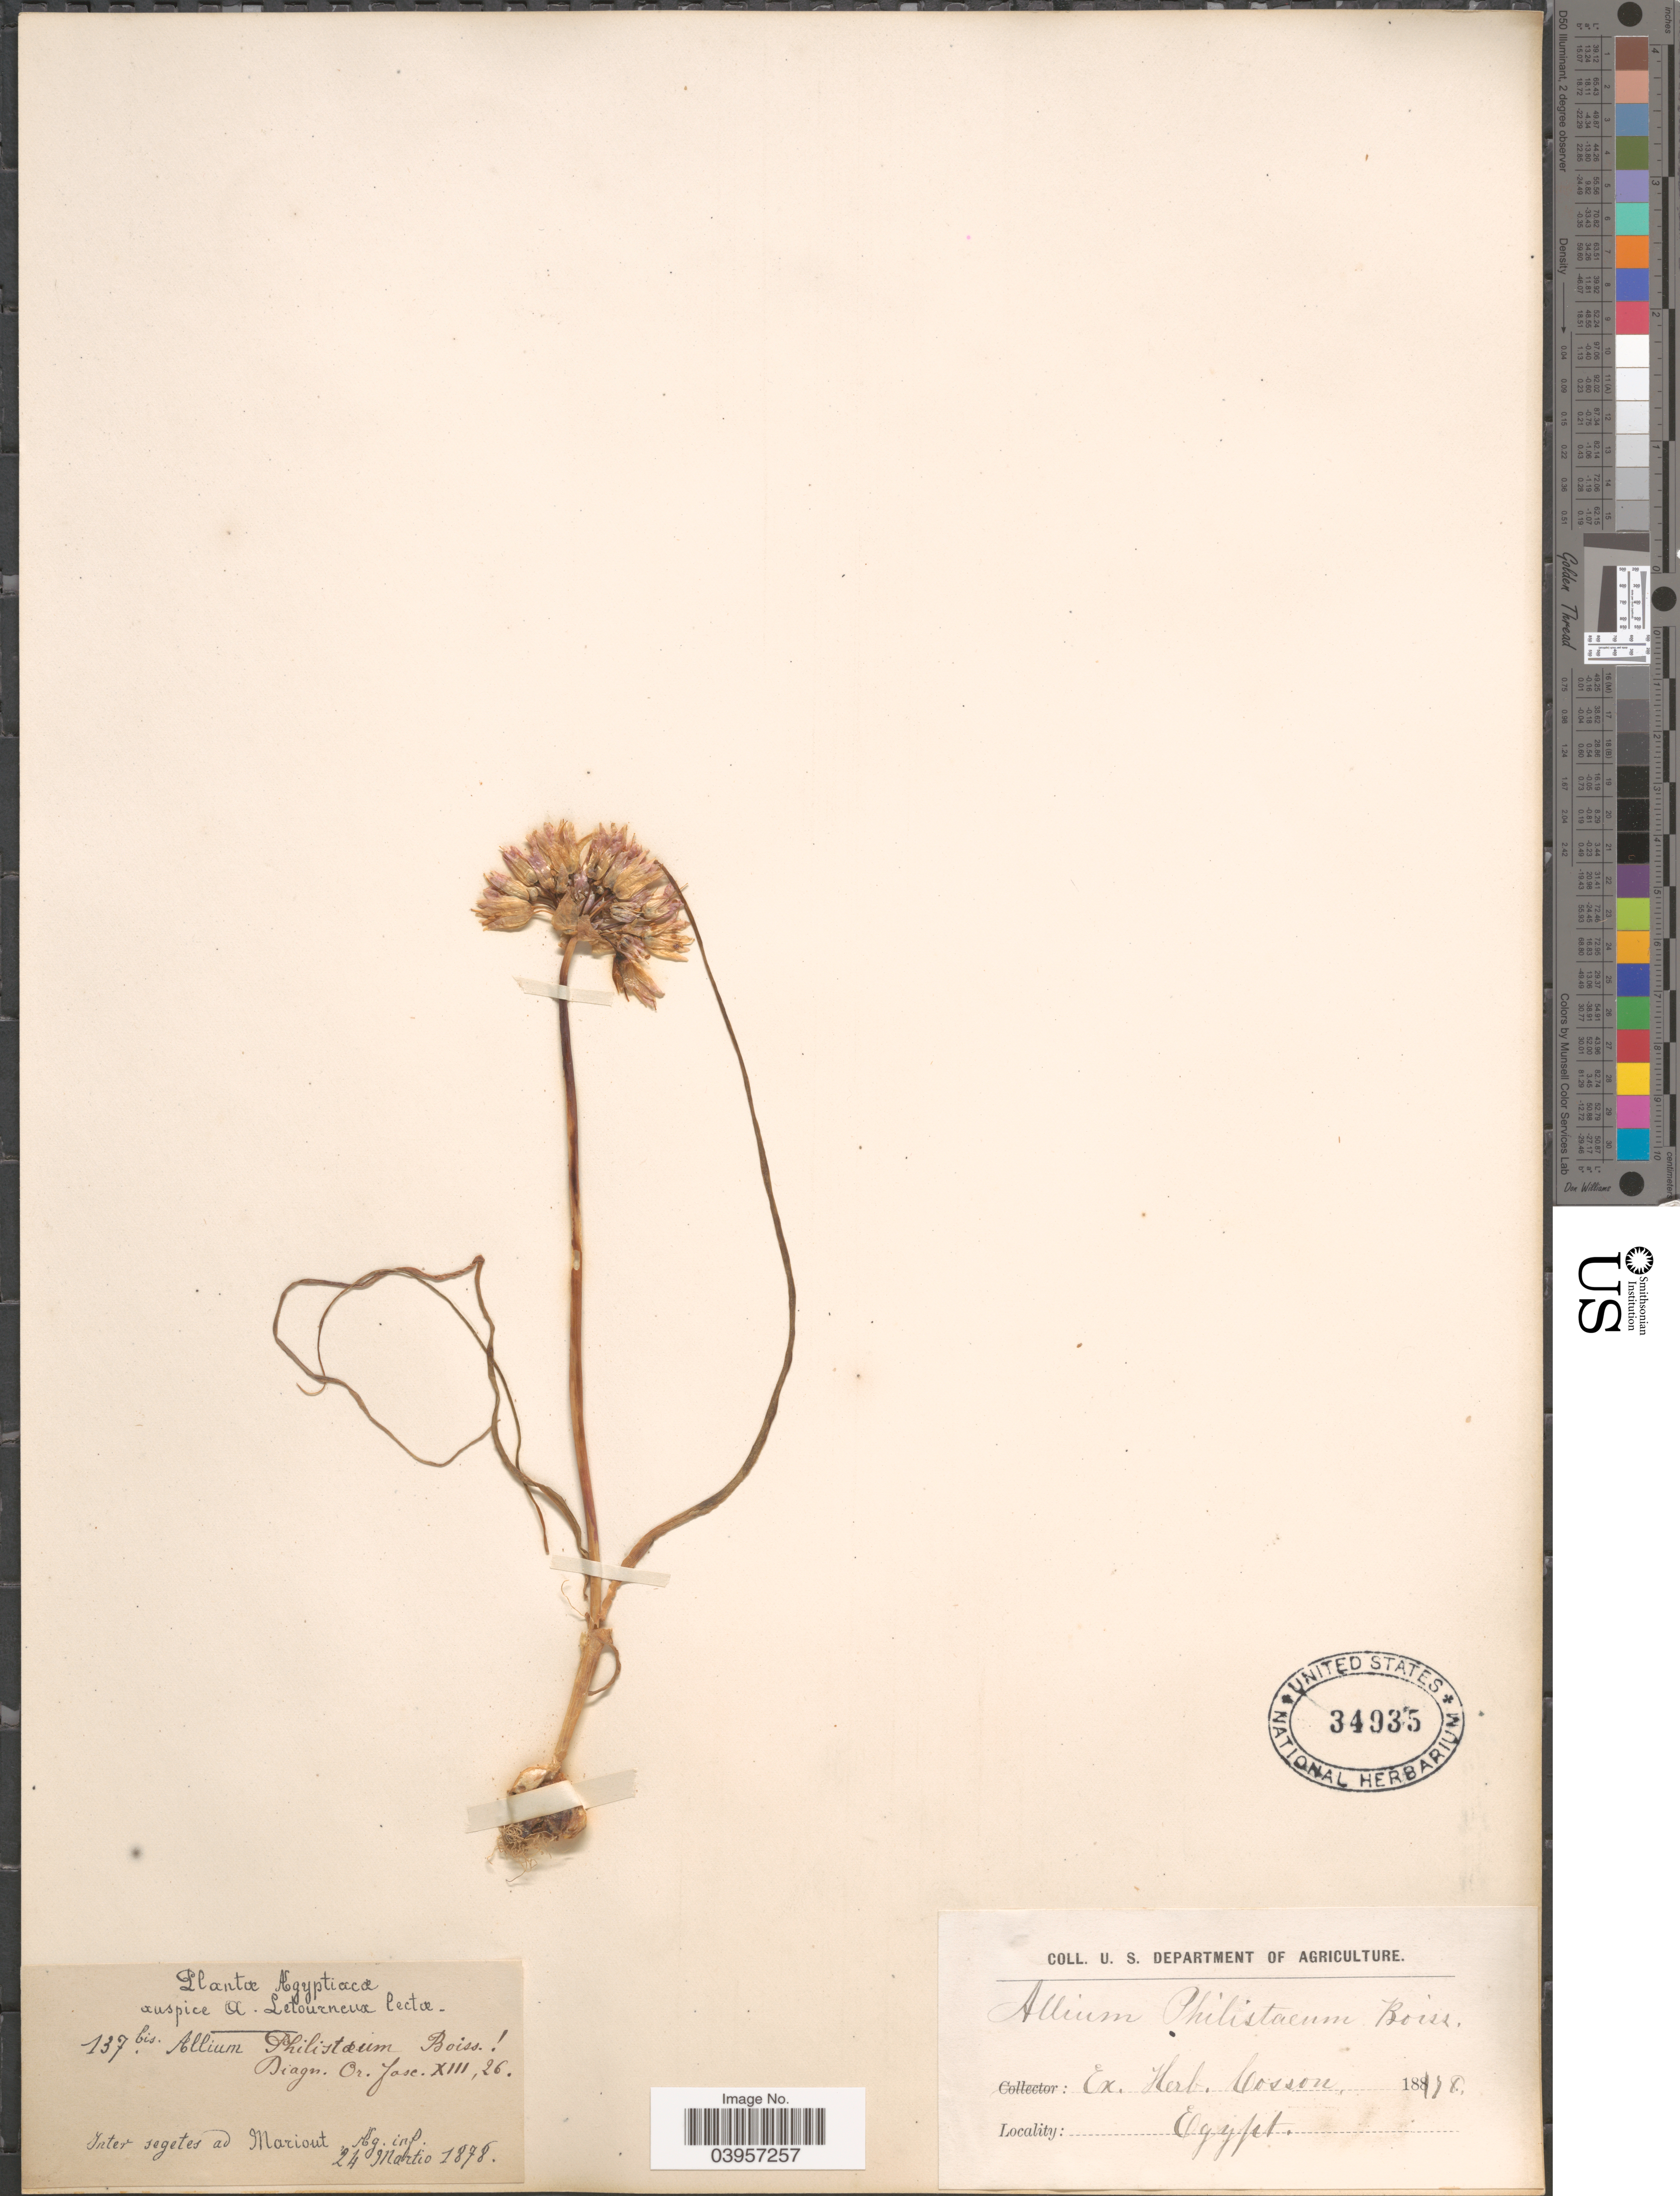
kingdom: Plantae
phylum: Tracheophyta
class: Liliopsida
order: Asparagales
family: Amaryllidaceae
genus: Allium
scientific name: Allium philistaeum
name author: Boiss.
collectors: A. Letourneux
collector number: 137bis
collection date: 1878-03-24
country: Egypt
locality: Inter segetes ad Mariout Ag. inf.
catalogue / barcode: US 34935